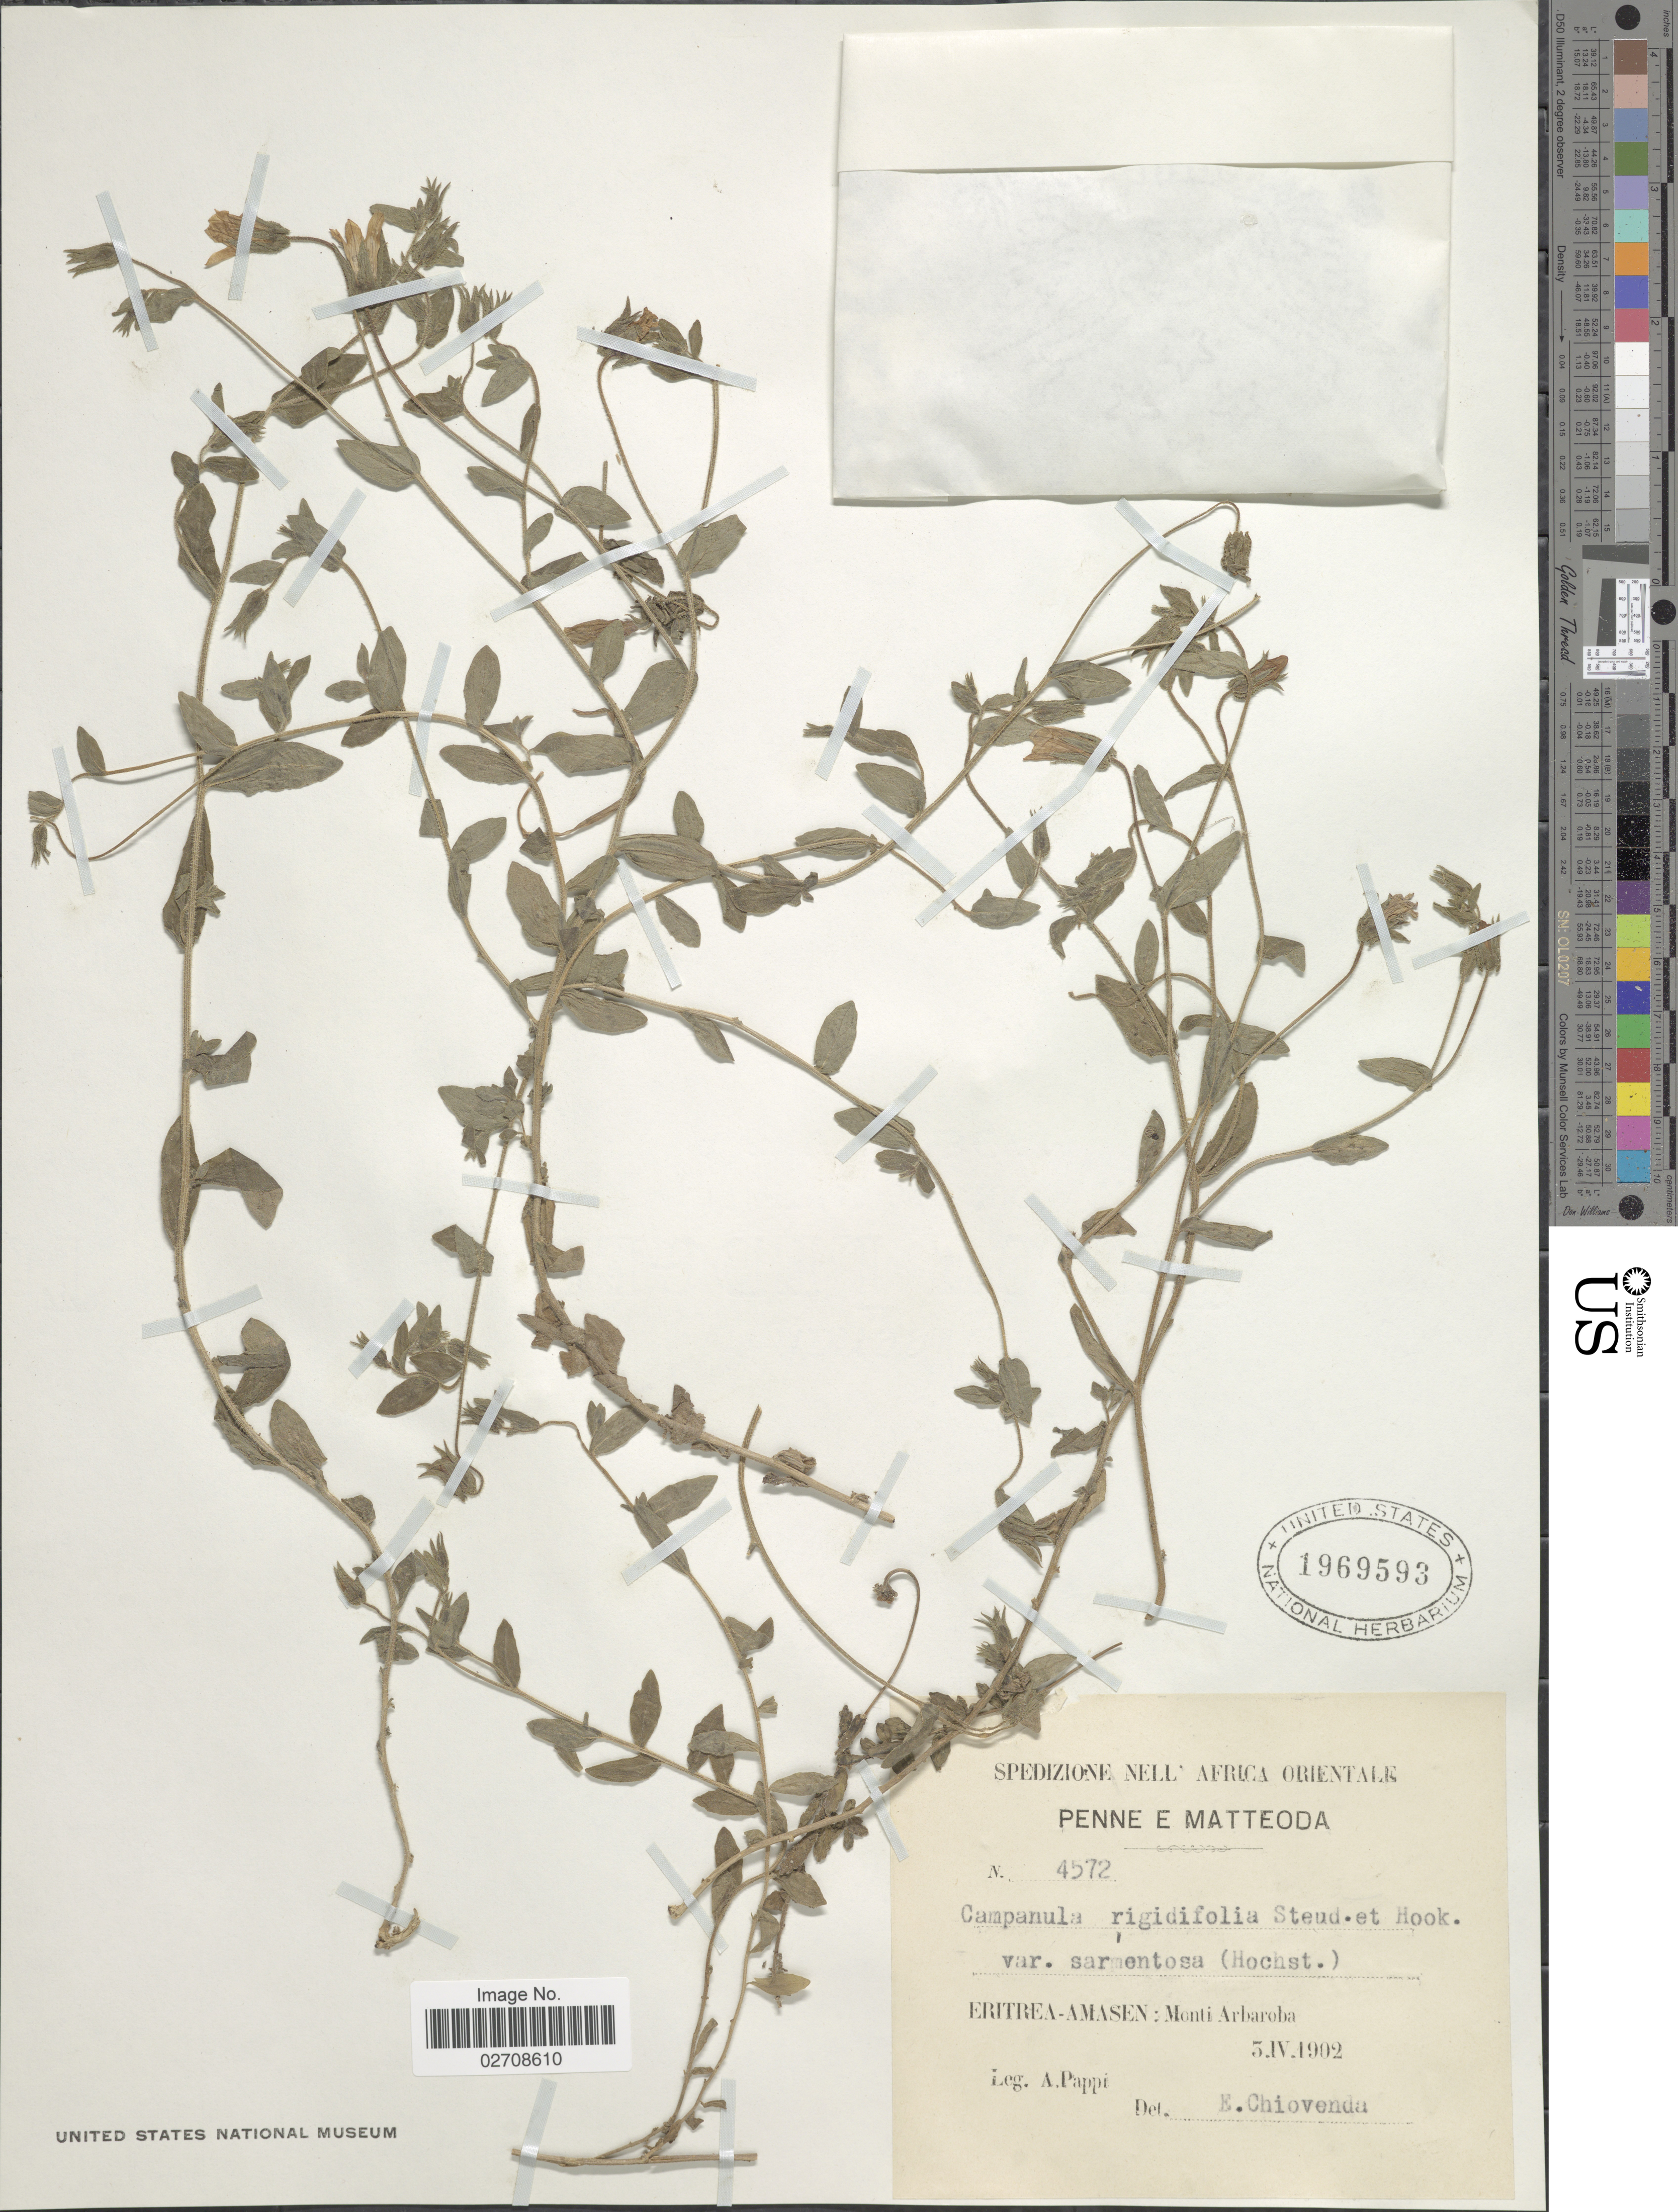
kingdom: Plantae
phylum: Tracheophyta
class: Magnoliopsida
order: Asterales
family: Campanulaceae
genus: Campanula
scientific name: Campanula rigidipila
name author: Steud. & Hochst. ex A. Rich.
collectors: A. Pappi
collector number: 4572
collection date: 1902-04-05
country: Eritrea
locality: Eritrea-Amasen: Monti Arbaroba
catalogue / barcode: US 1969593